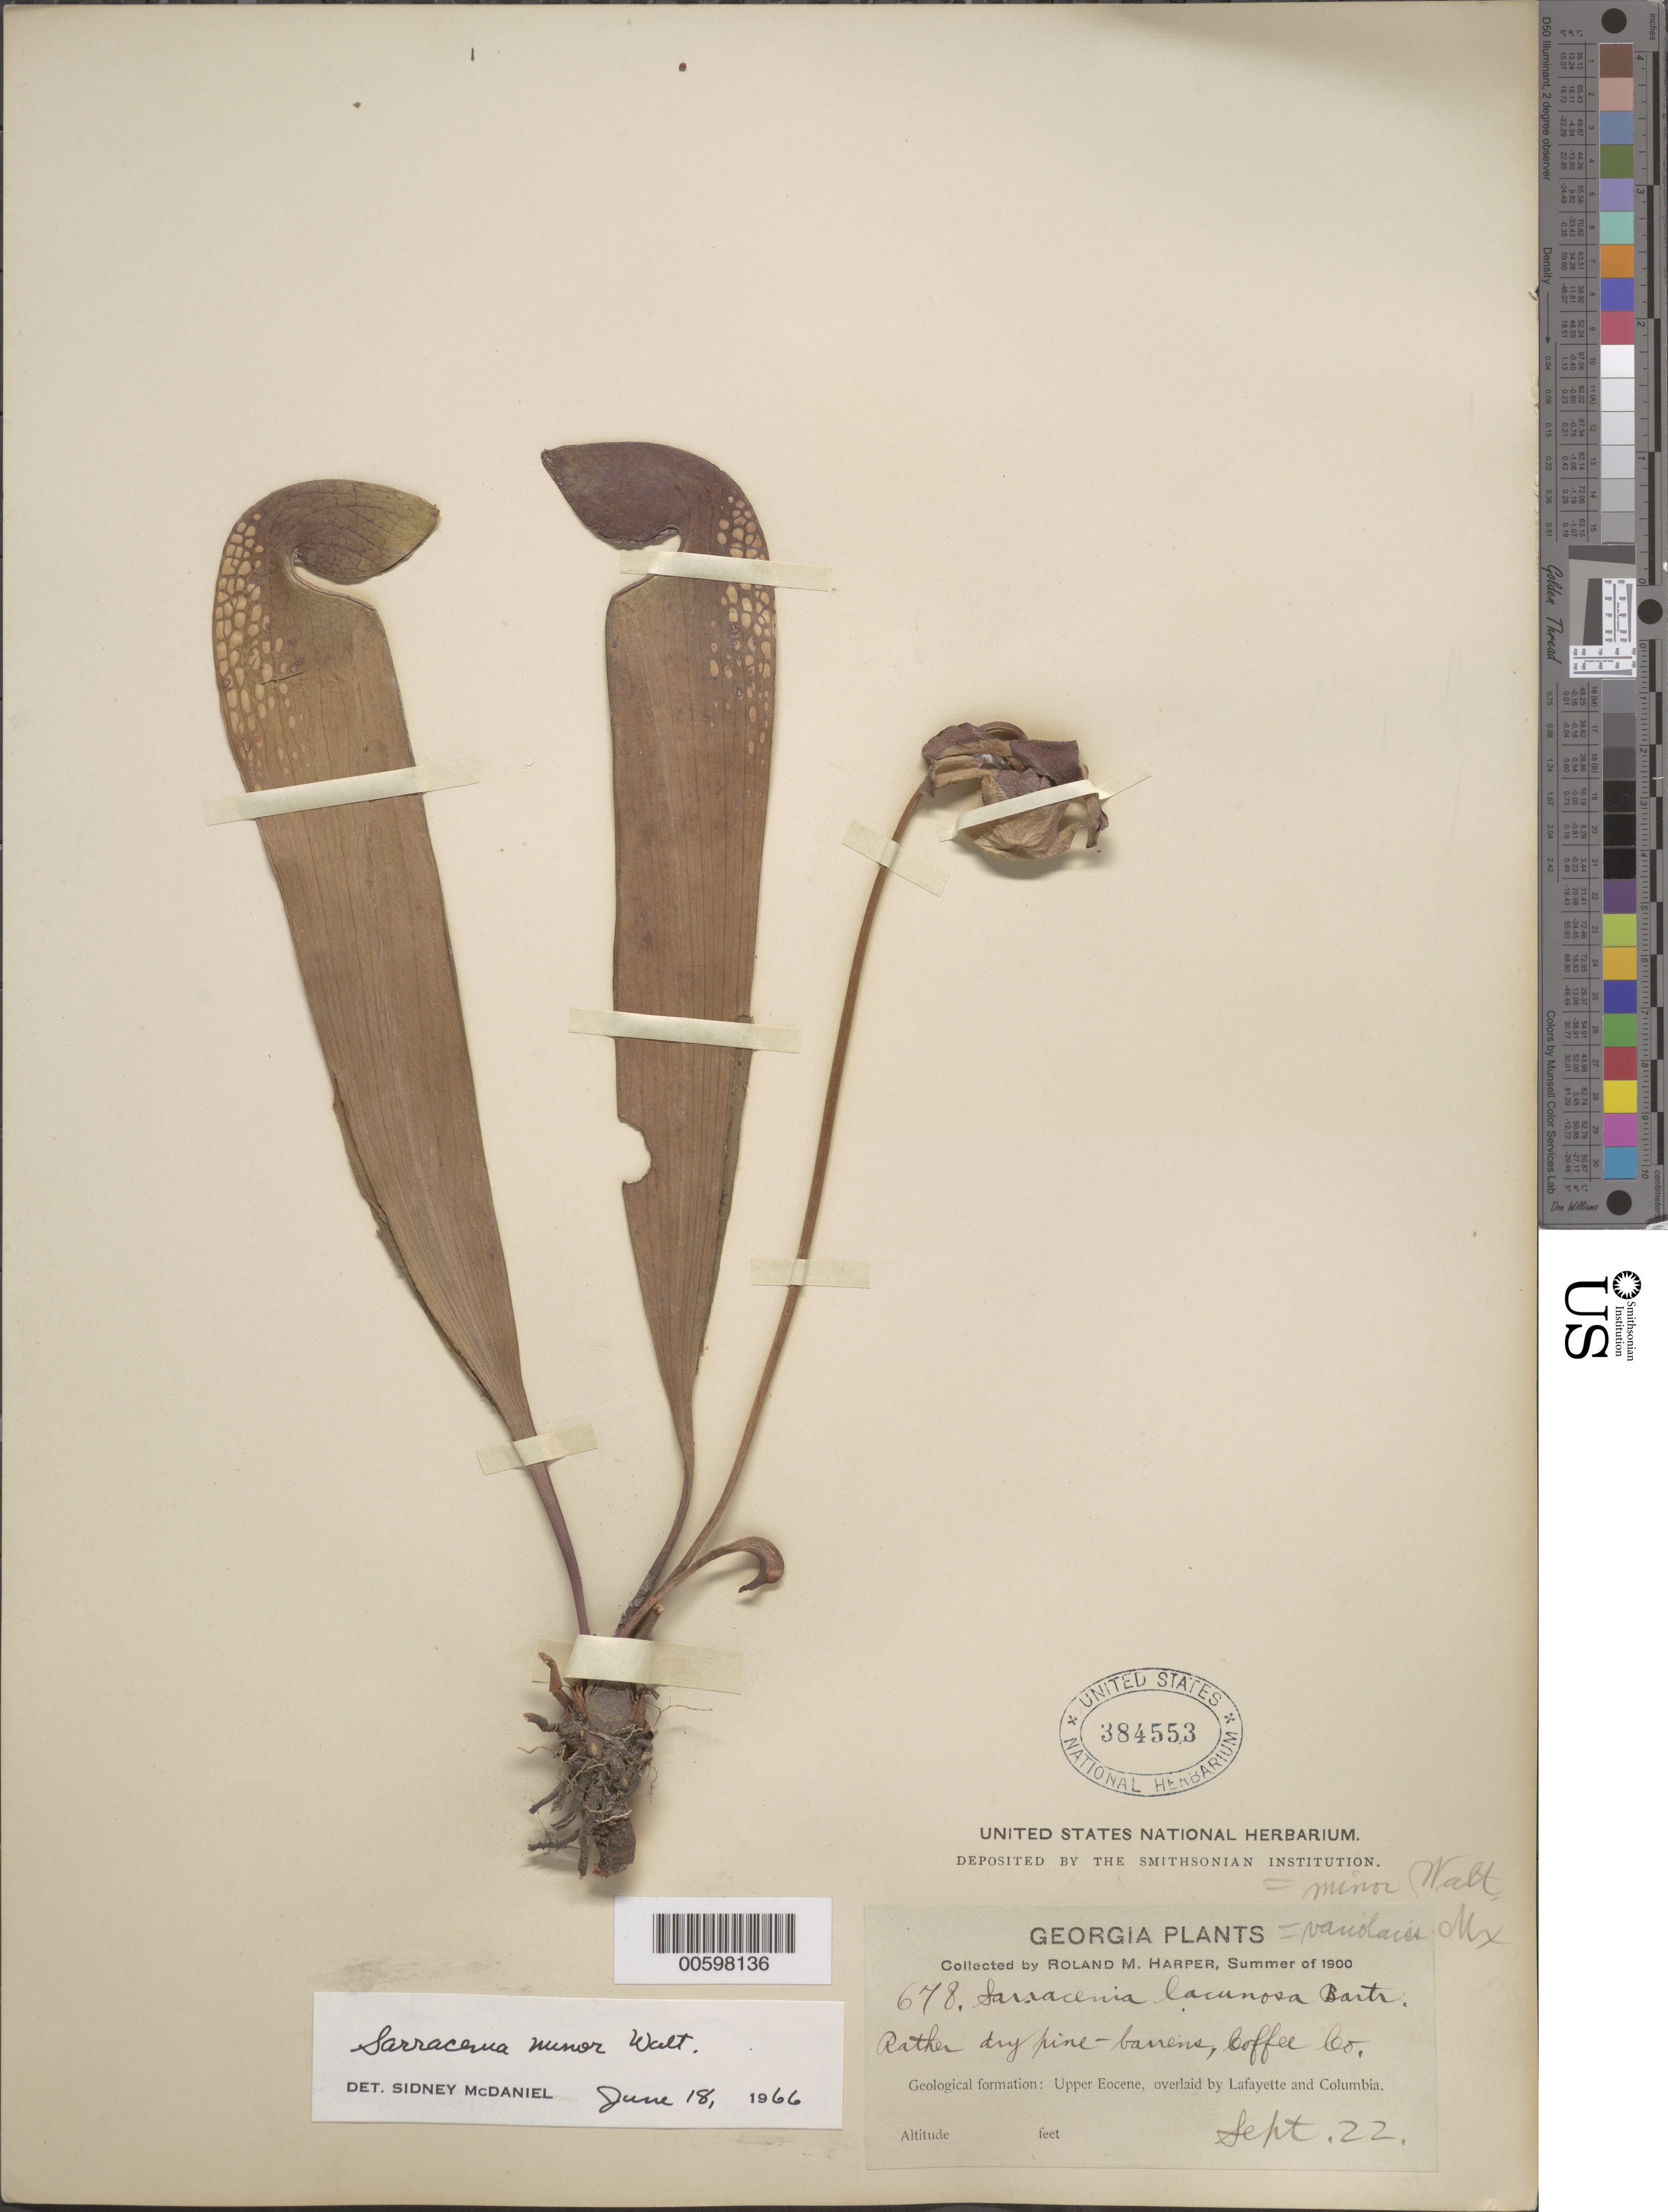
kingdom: Plantae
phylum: Tracheophyta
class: Magnoliopsida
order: Ericales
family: Sarraceniaceae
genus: Sarracenia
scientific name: Sarracenia leucophylla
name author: Raf.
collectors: R. M. Harper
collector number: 678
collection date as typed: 22 Sep 1900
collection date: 1900-09-22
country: United States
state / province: Georgia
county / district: Coffee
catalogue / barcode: US 384553